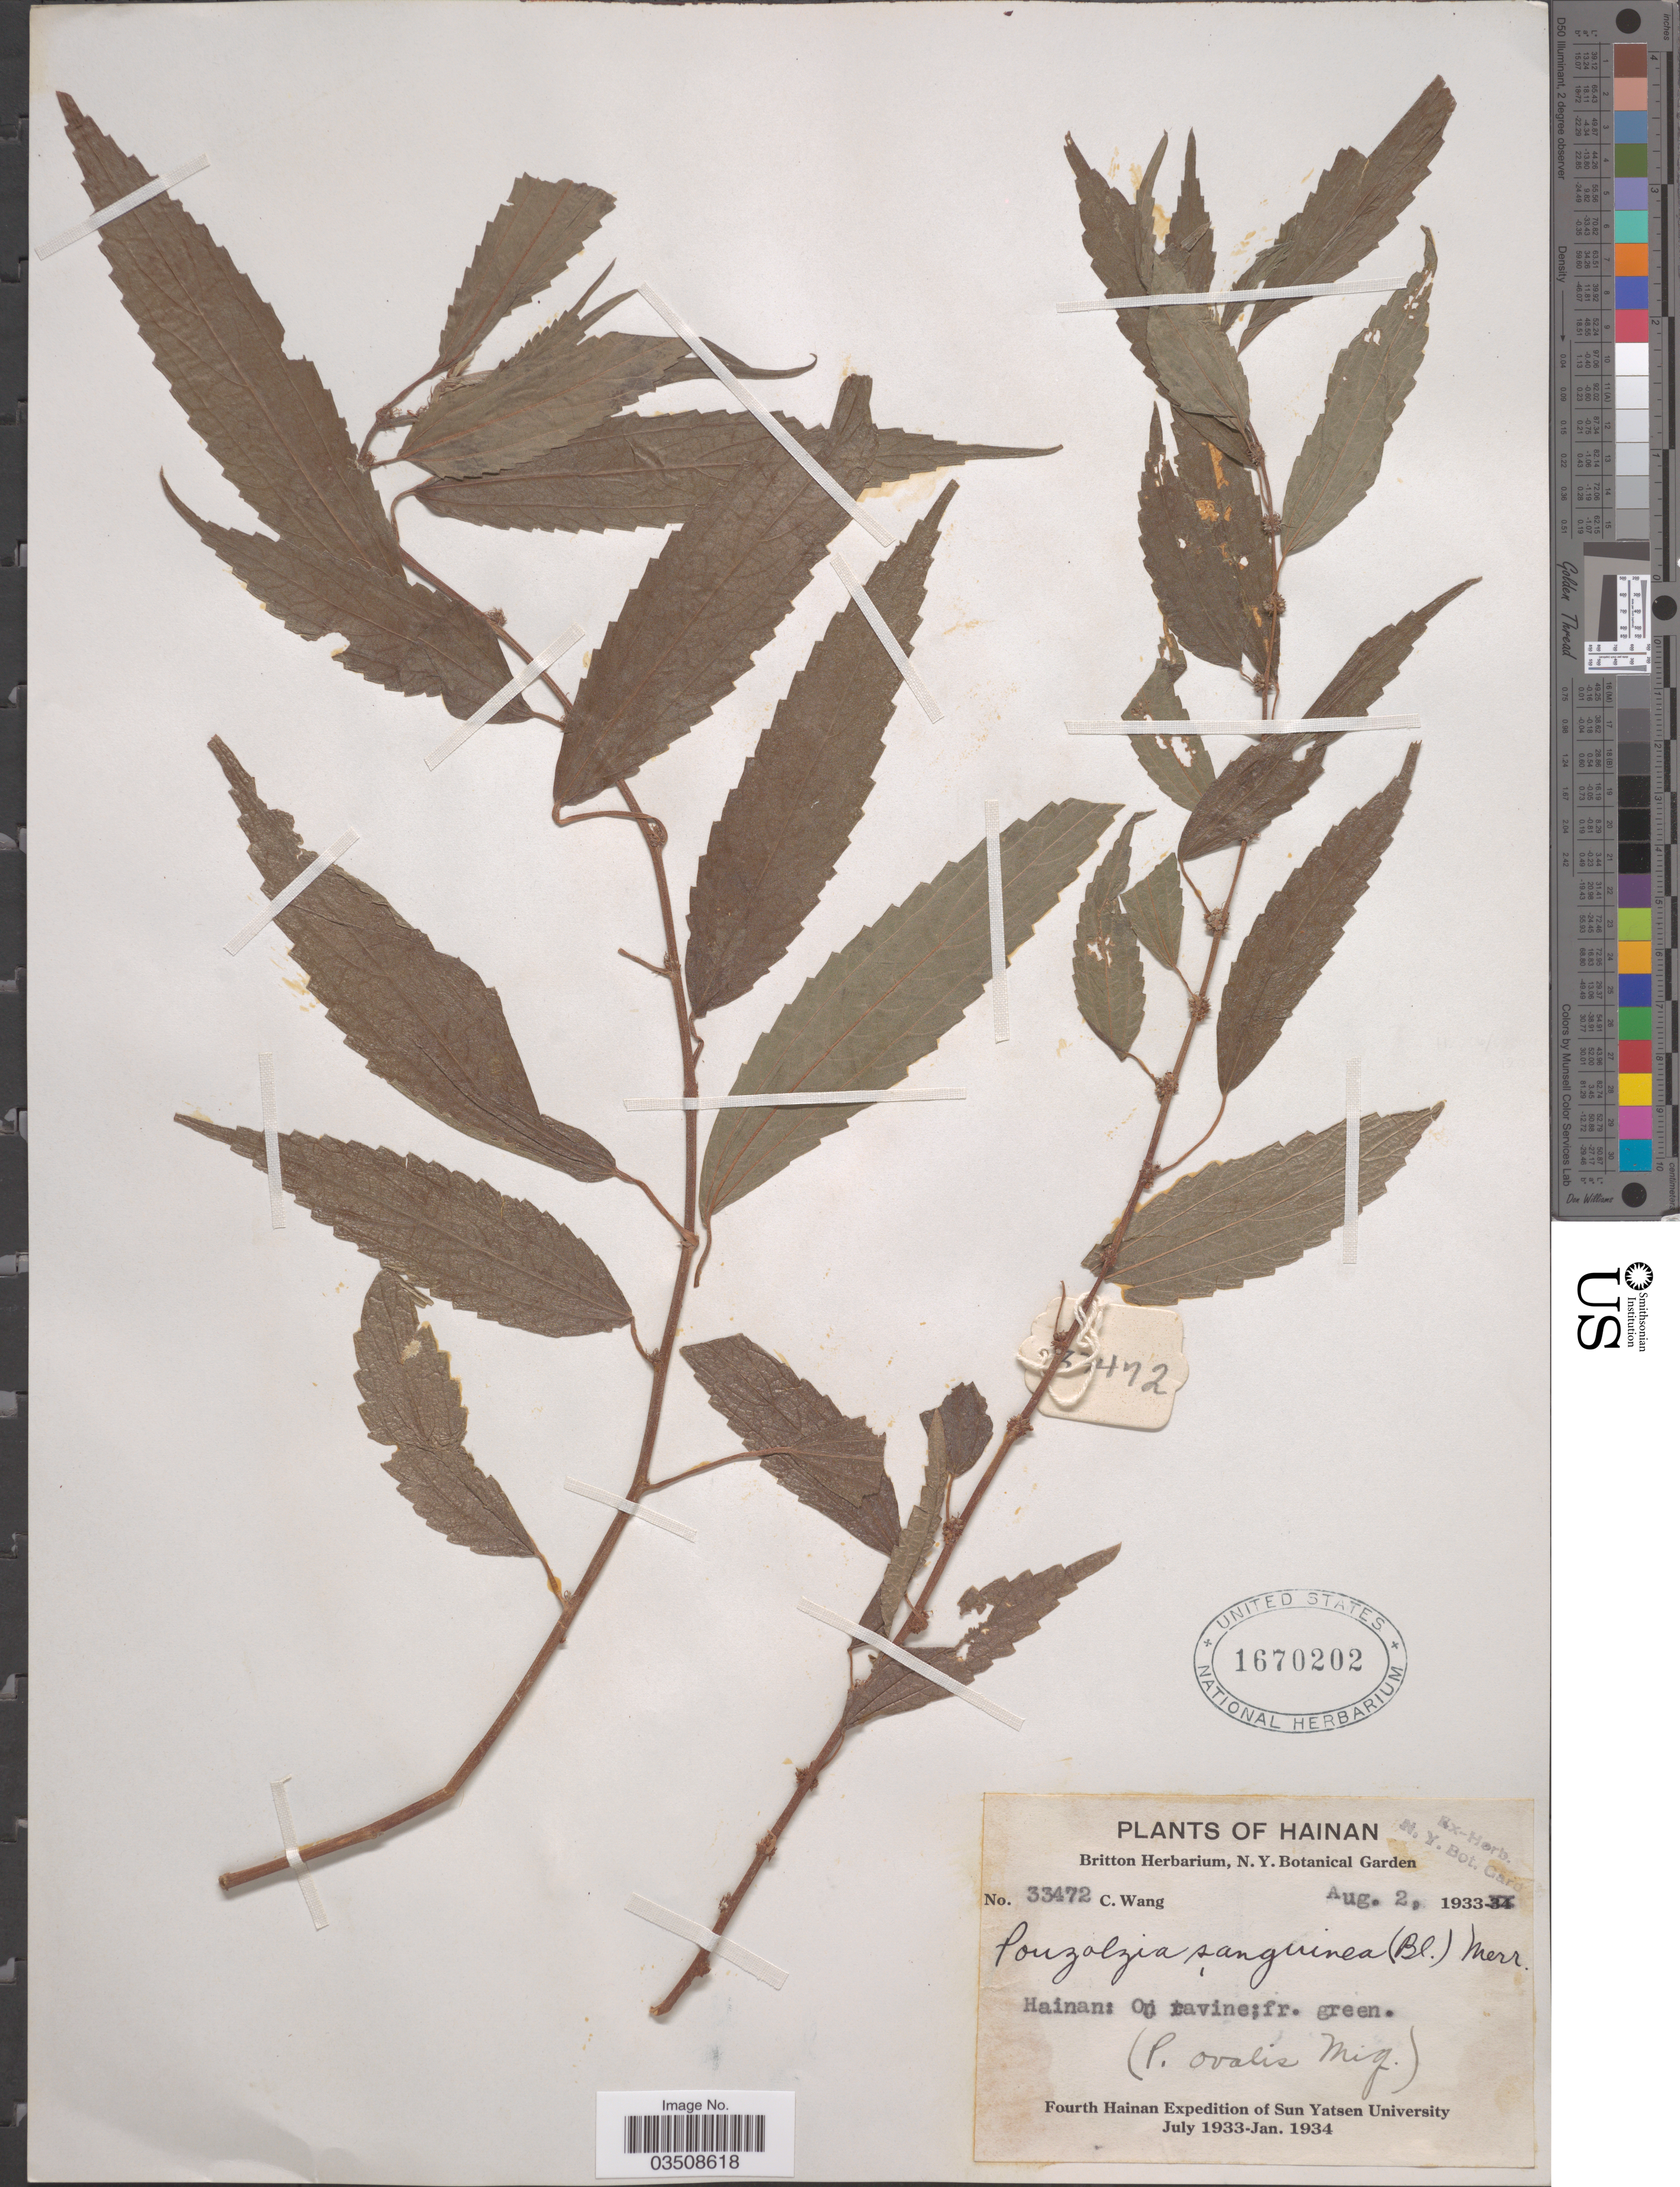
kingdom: Plantae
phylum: Tracheophyta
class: Magnoliopsida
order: Rosales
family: Urticaceae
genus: Pouzolzia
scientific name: Pouzolzia sanguinea var. sanguinea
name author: (Blume) Merr.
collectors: C. Wang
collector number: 33472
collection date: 1933-08-02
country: China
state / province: Hainan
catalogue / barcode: US 1670202